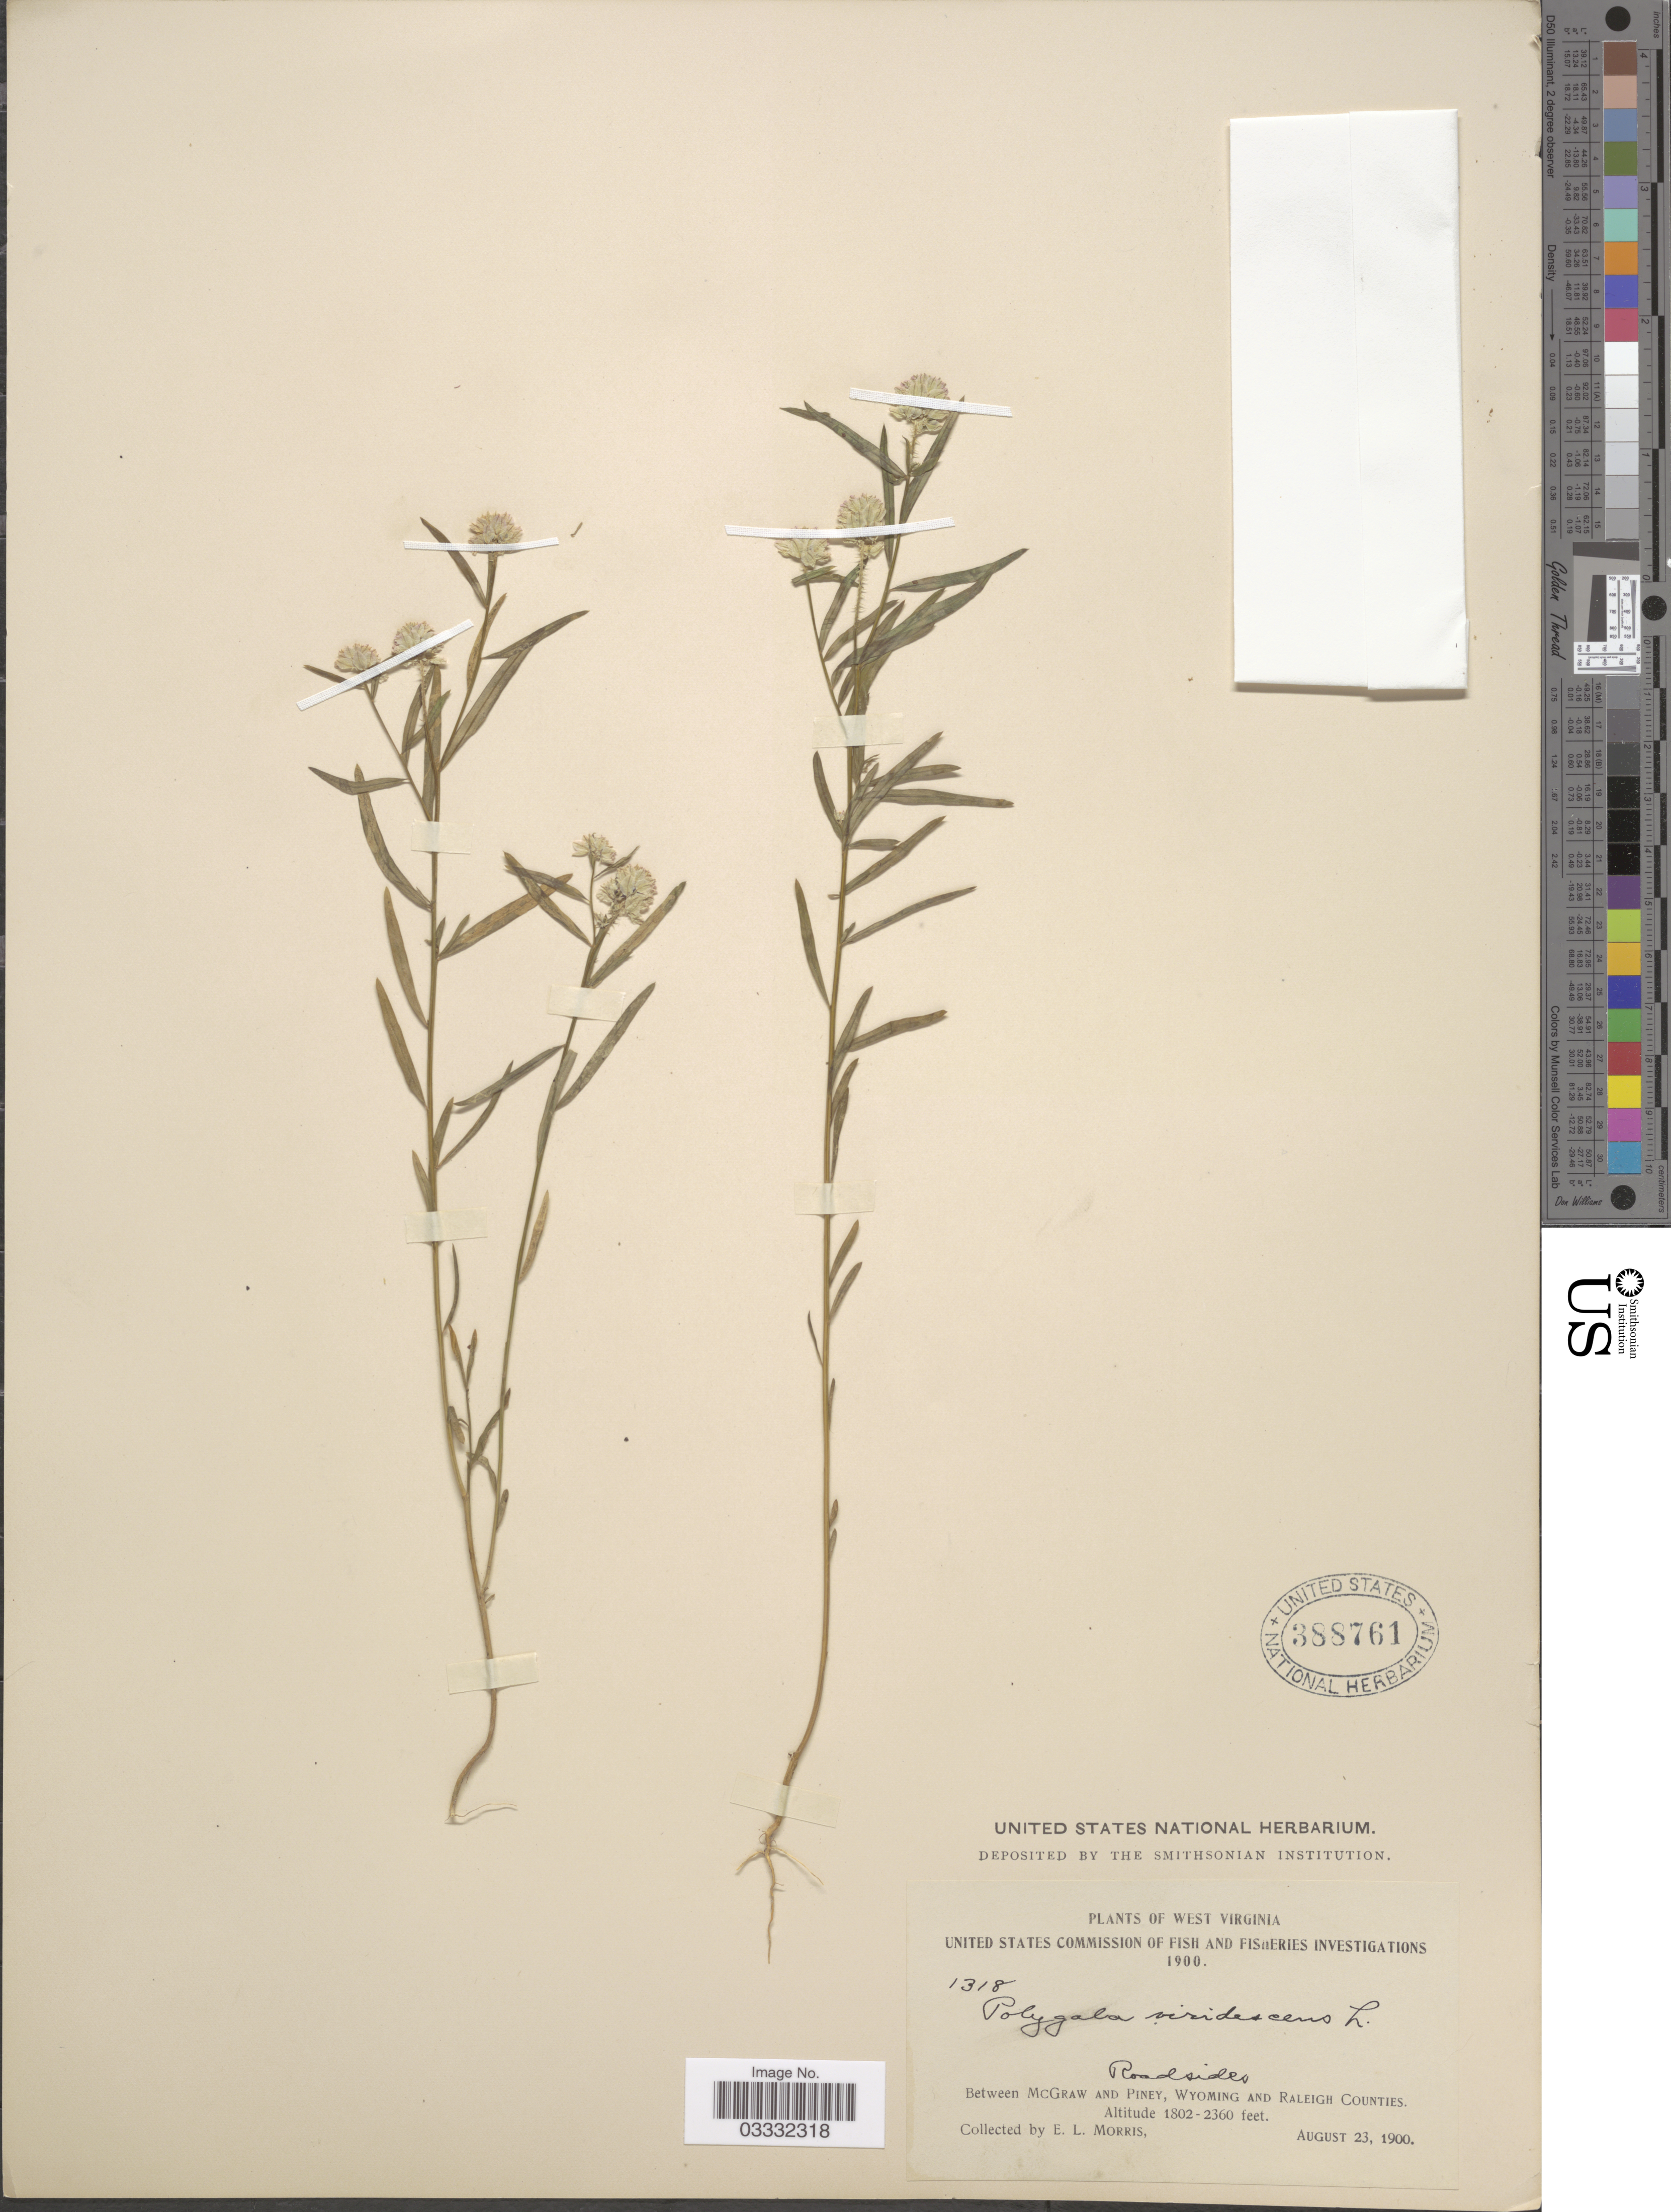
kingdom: Plantae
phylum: Tracheophyta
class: Magnoliopsida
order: Fabales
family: Polygalaceae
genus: Polygala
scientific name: Polygala sanguinea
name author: L.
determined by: Strong, Mark T., (BOT), Smithsonian Institution - National Museum of Natural History (UNITED STATES)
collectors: E. Morris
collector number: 1318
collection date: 1900-08-23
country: United States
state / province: West Virginia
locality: Roadsides. Between McGraw and Piney, Wyoming and Raleigh Counties.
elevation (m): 549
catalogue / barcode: US 388761